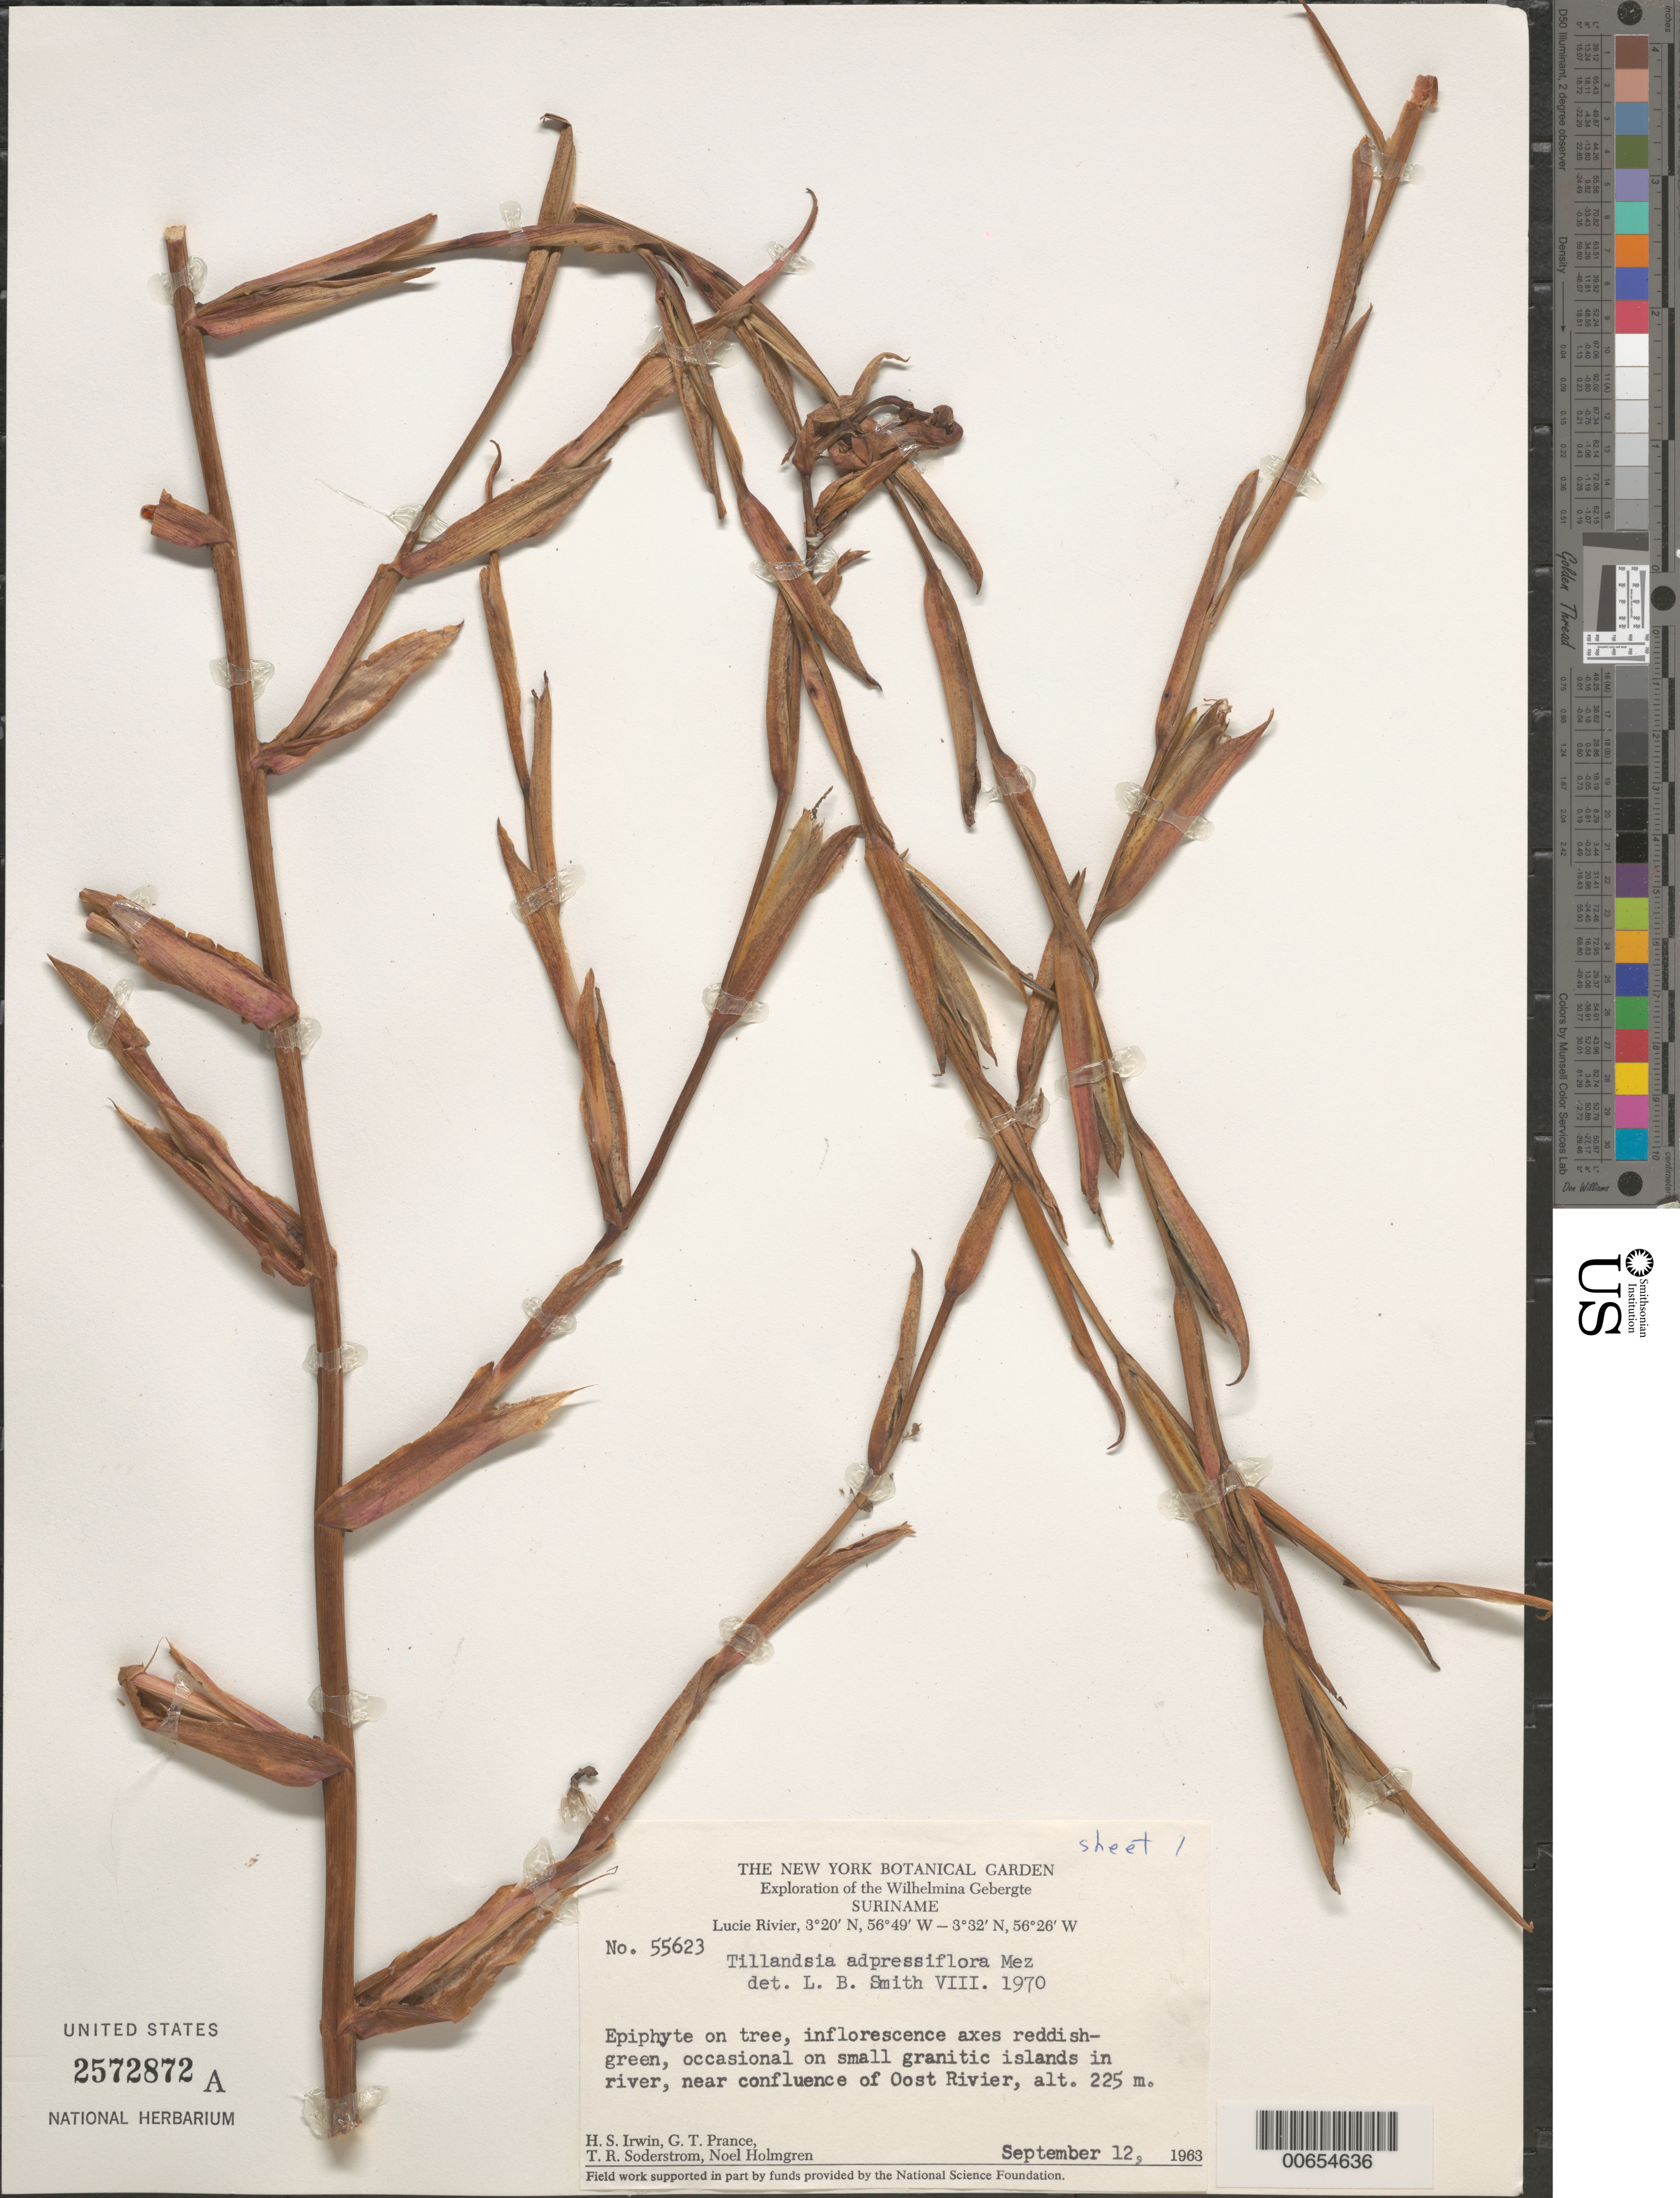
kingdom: Plantae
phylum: Tracheophyta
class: Liliopsida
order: Poales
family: Bromeliaceae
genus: Tillandsia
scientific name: Tillandsia adpressiflora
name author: Mez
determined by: Smith, Lyman B., (US), NMNH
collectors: H. Irwin, G. T. Prance, T. R. Soderstrom & N. H. Holmgren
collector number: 55623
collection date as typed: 12-Sep-63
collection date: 1963-09-12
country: Suriname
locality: Lucie R., near confl. with Oost R., Wilhelmina Gebergte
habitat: Small granitic islands in river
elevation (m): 225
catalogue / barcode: US 2572872A